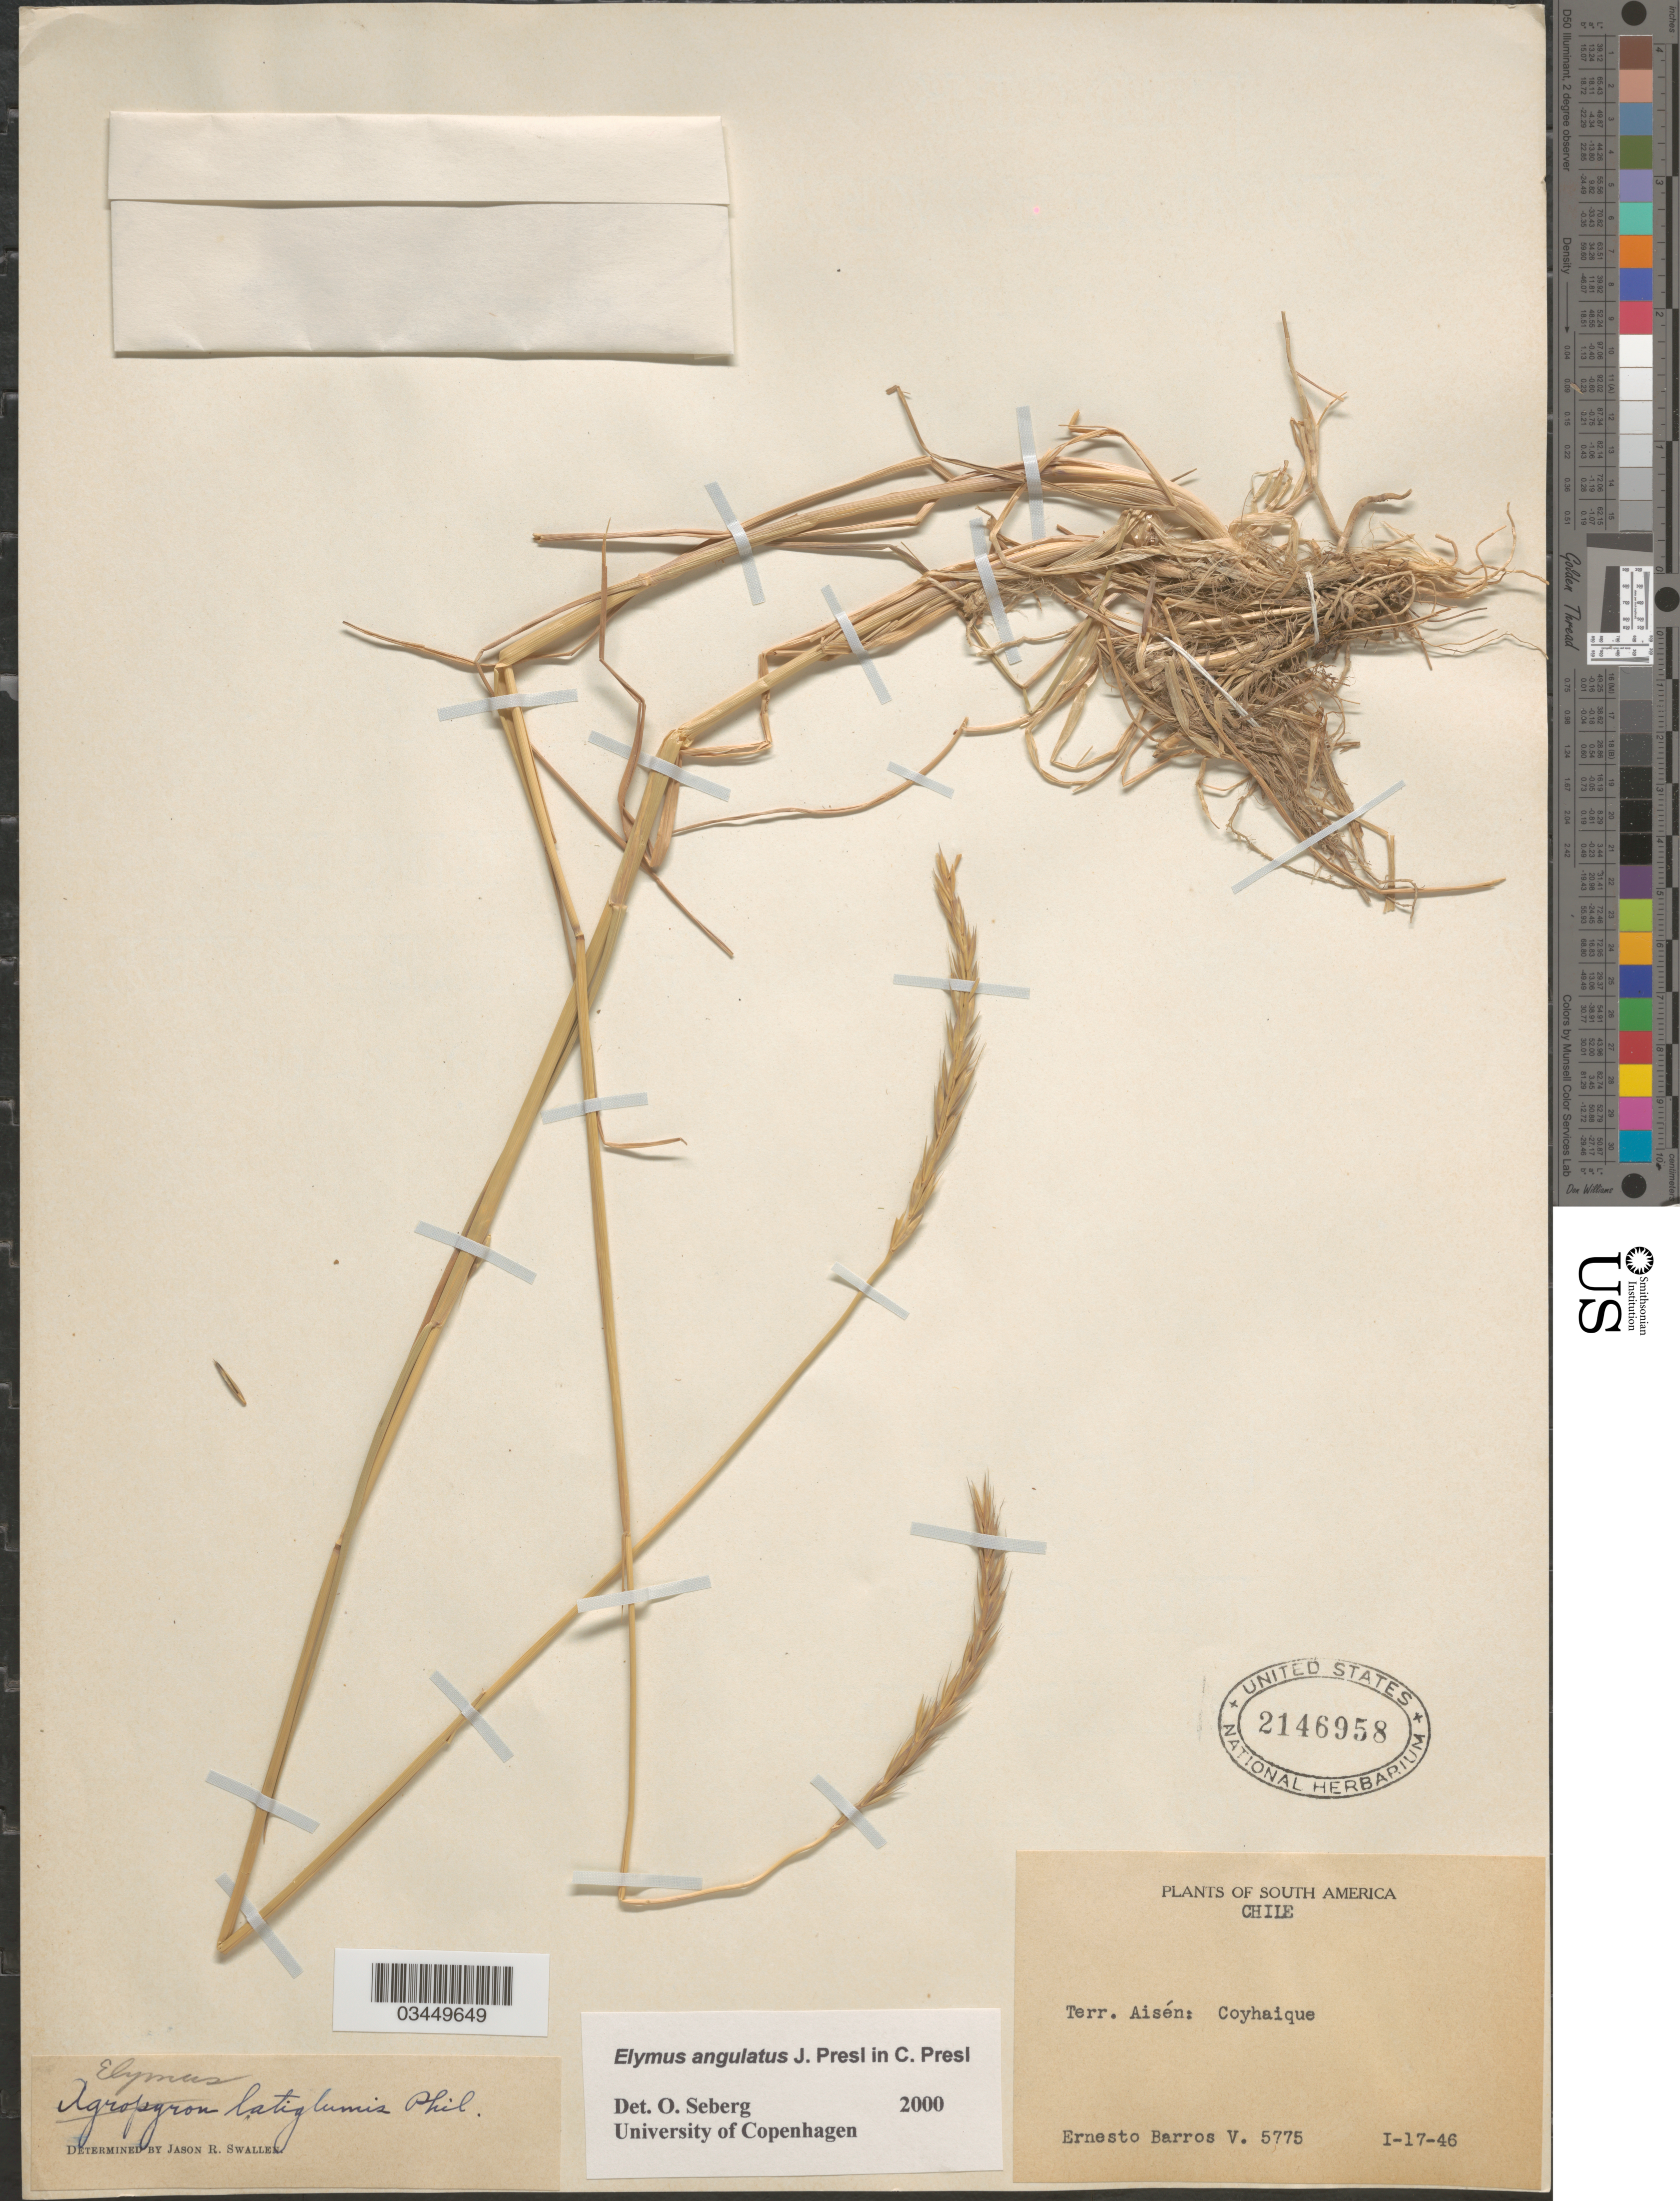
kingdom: Plantae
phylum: Tracheophyta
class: Liliopsida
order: Poales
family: Poaceae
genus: Elymus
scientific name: Elymus angulatus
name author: J. Presl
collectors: E. Barros V.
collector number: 5775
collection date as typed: Transcribed d/m/y: 17/1/46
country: Chile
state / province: Aisén (XI)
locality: Coyhaique.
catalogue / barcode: US 2146958